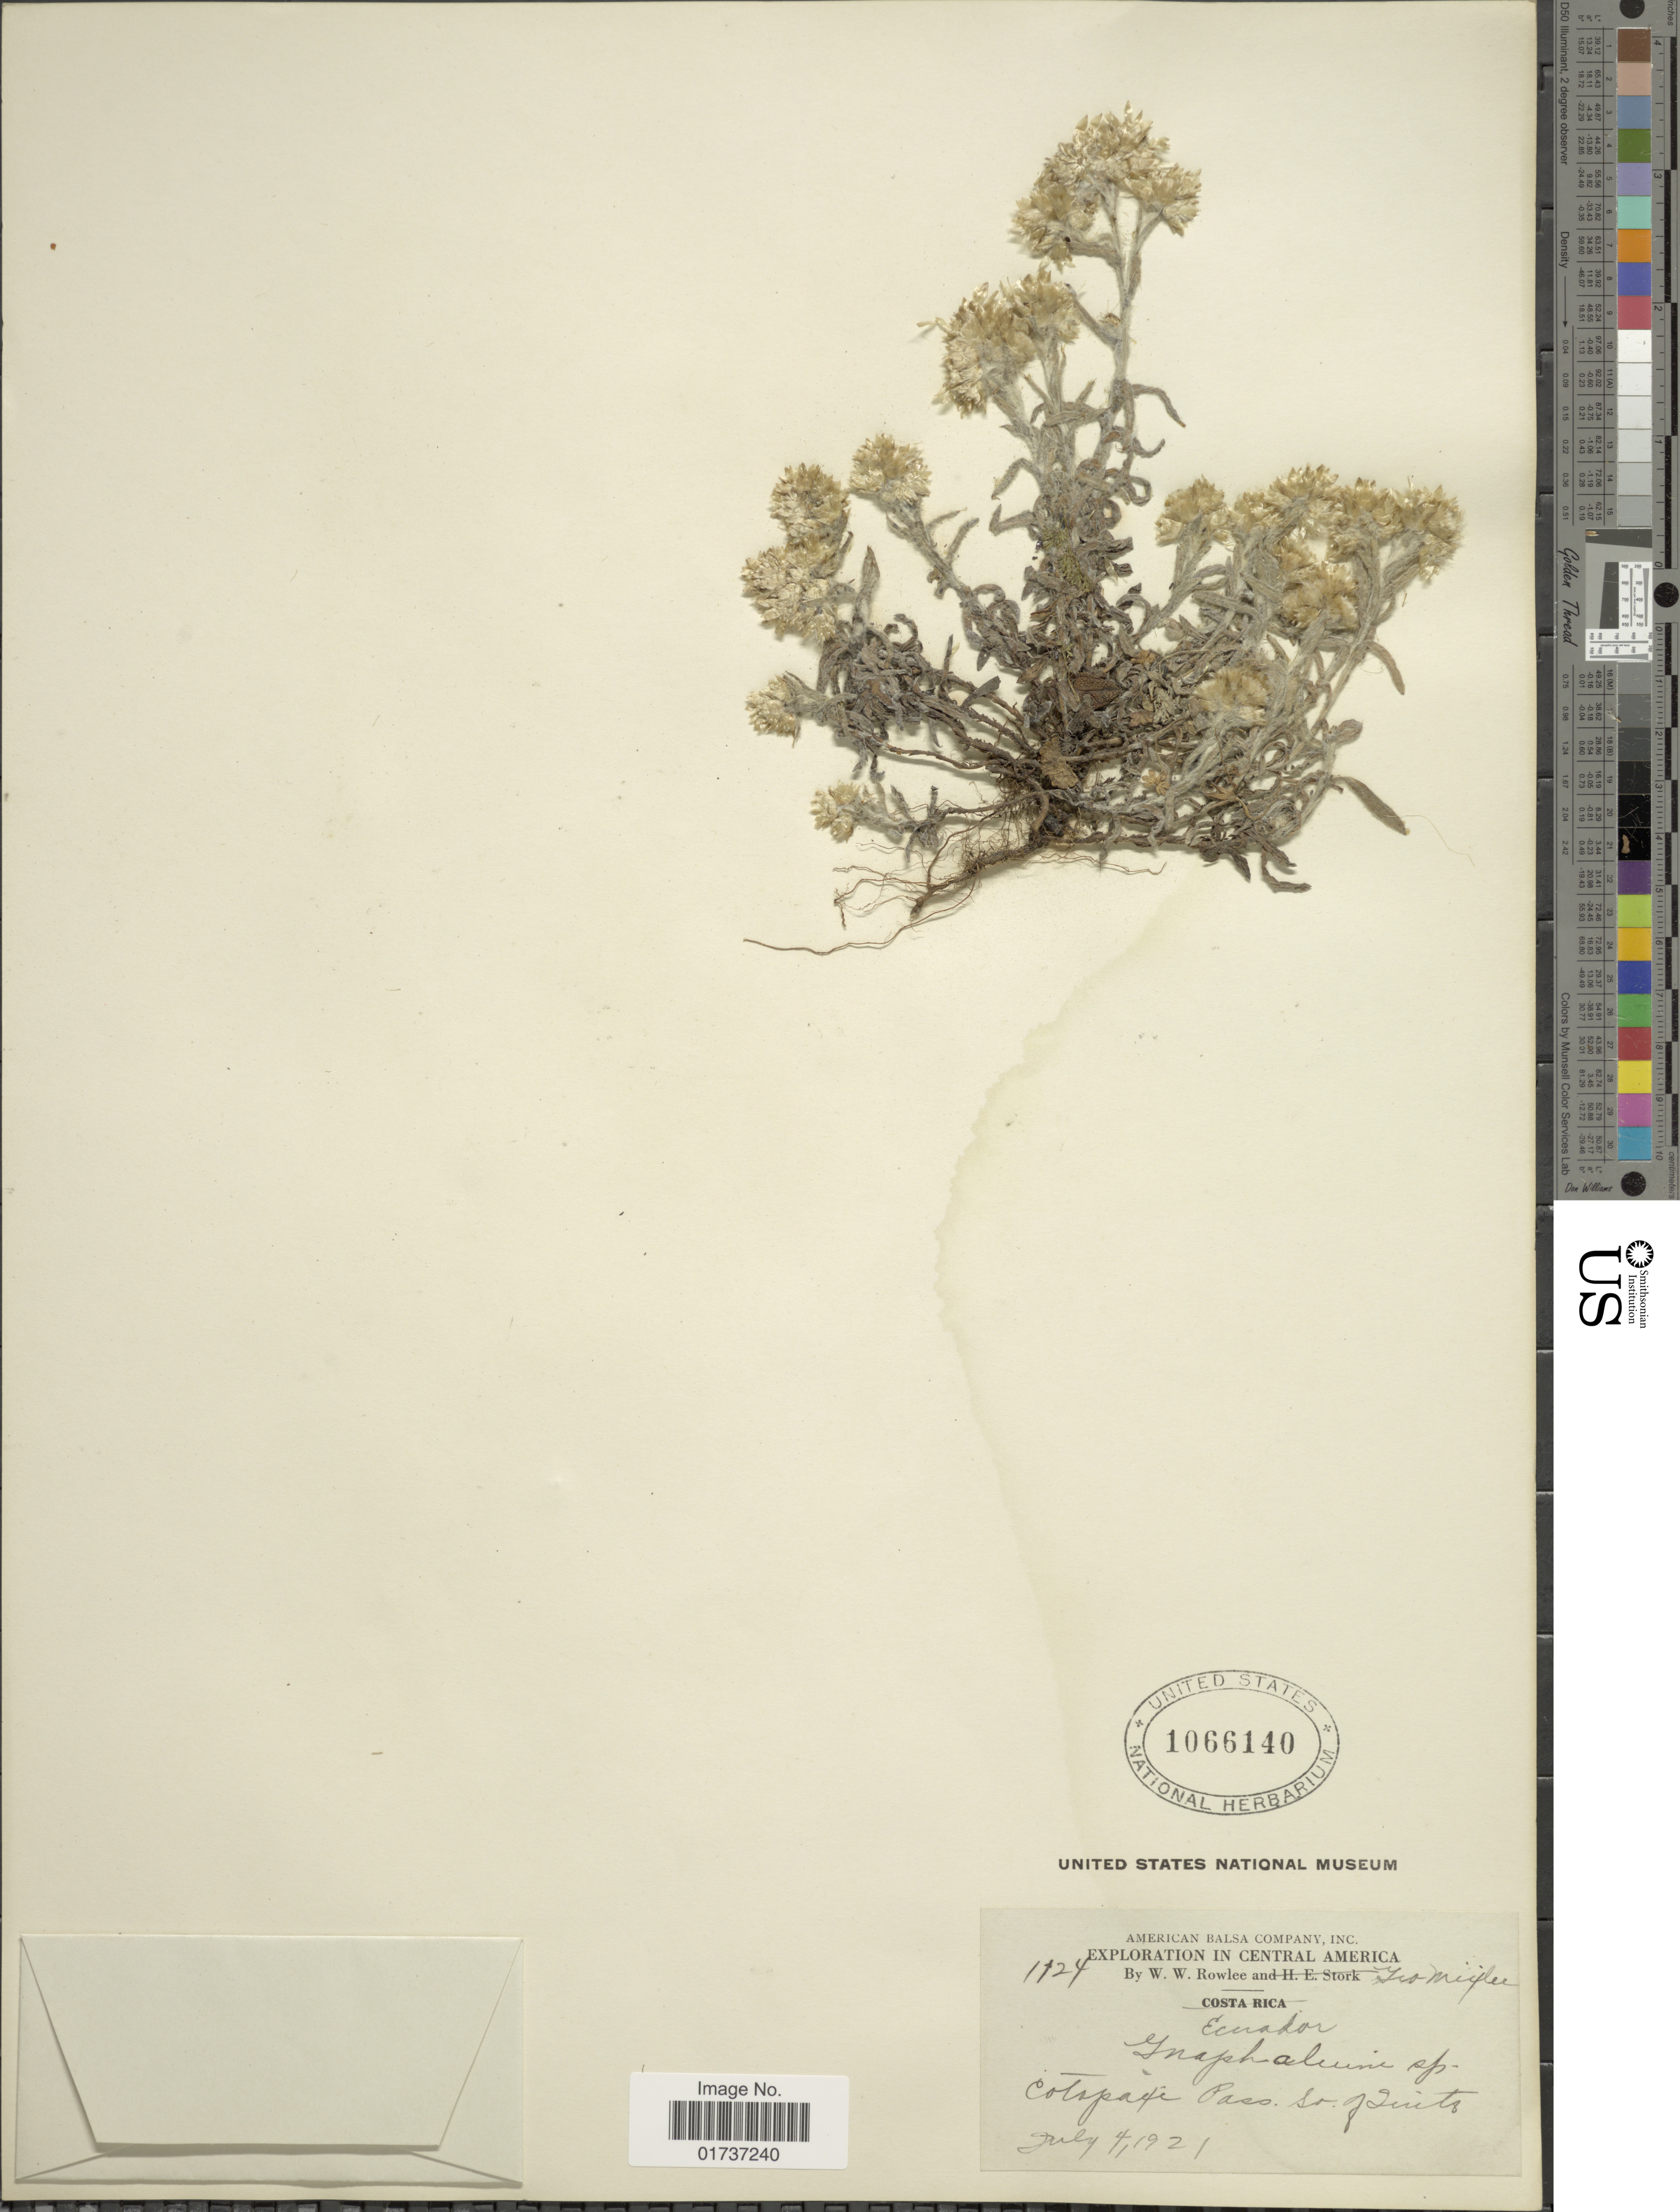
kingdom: Plantae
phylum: Tracheophyta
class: Magnoliopsida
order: Asterales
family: Asteraceae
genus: Gnaphalium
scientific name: Gnaphalium sp.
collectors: W. W. Rowlee & Collector illegible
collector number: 1124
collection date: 1921-07-04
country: Ecuador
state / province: Cotopaxi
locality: Cotopaxi Pass So. of Quito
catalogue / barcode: US 1066140